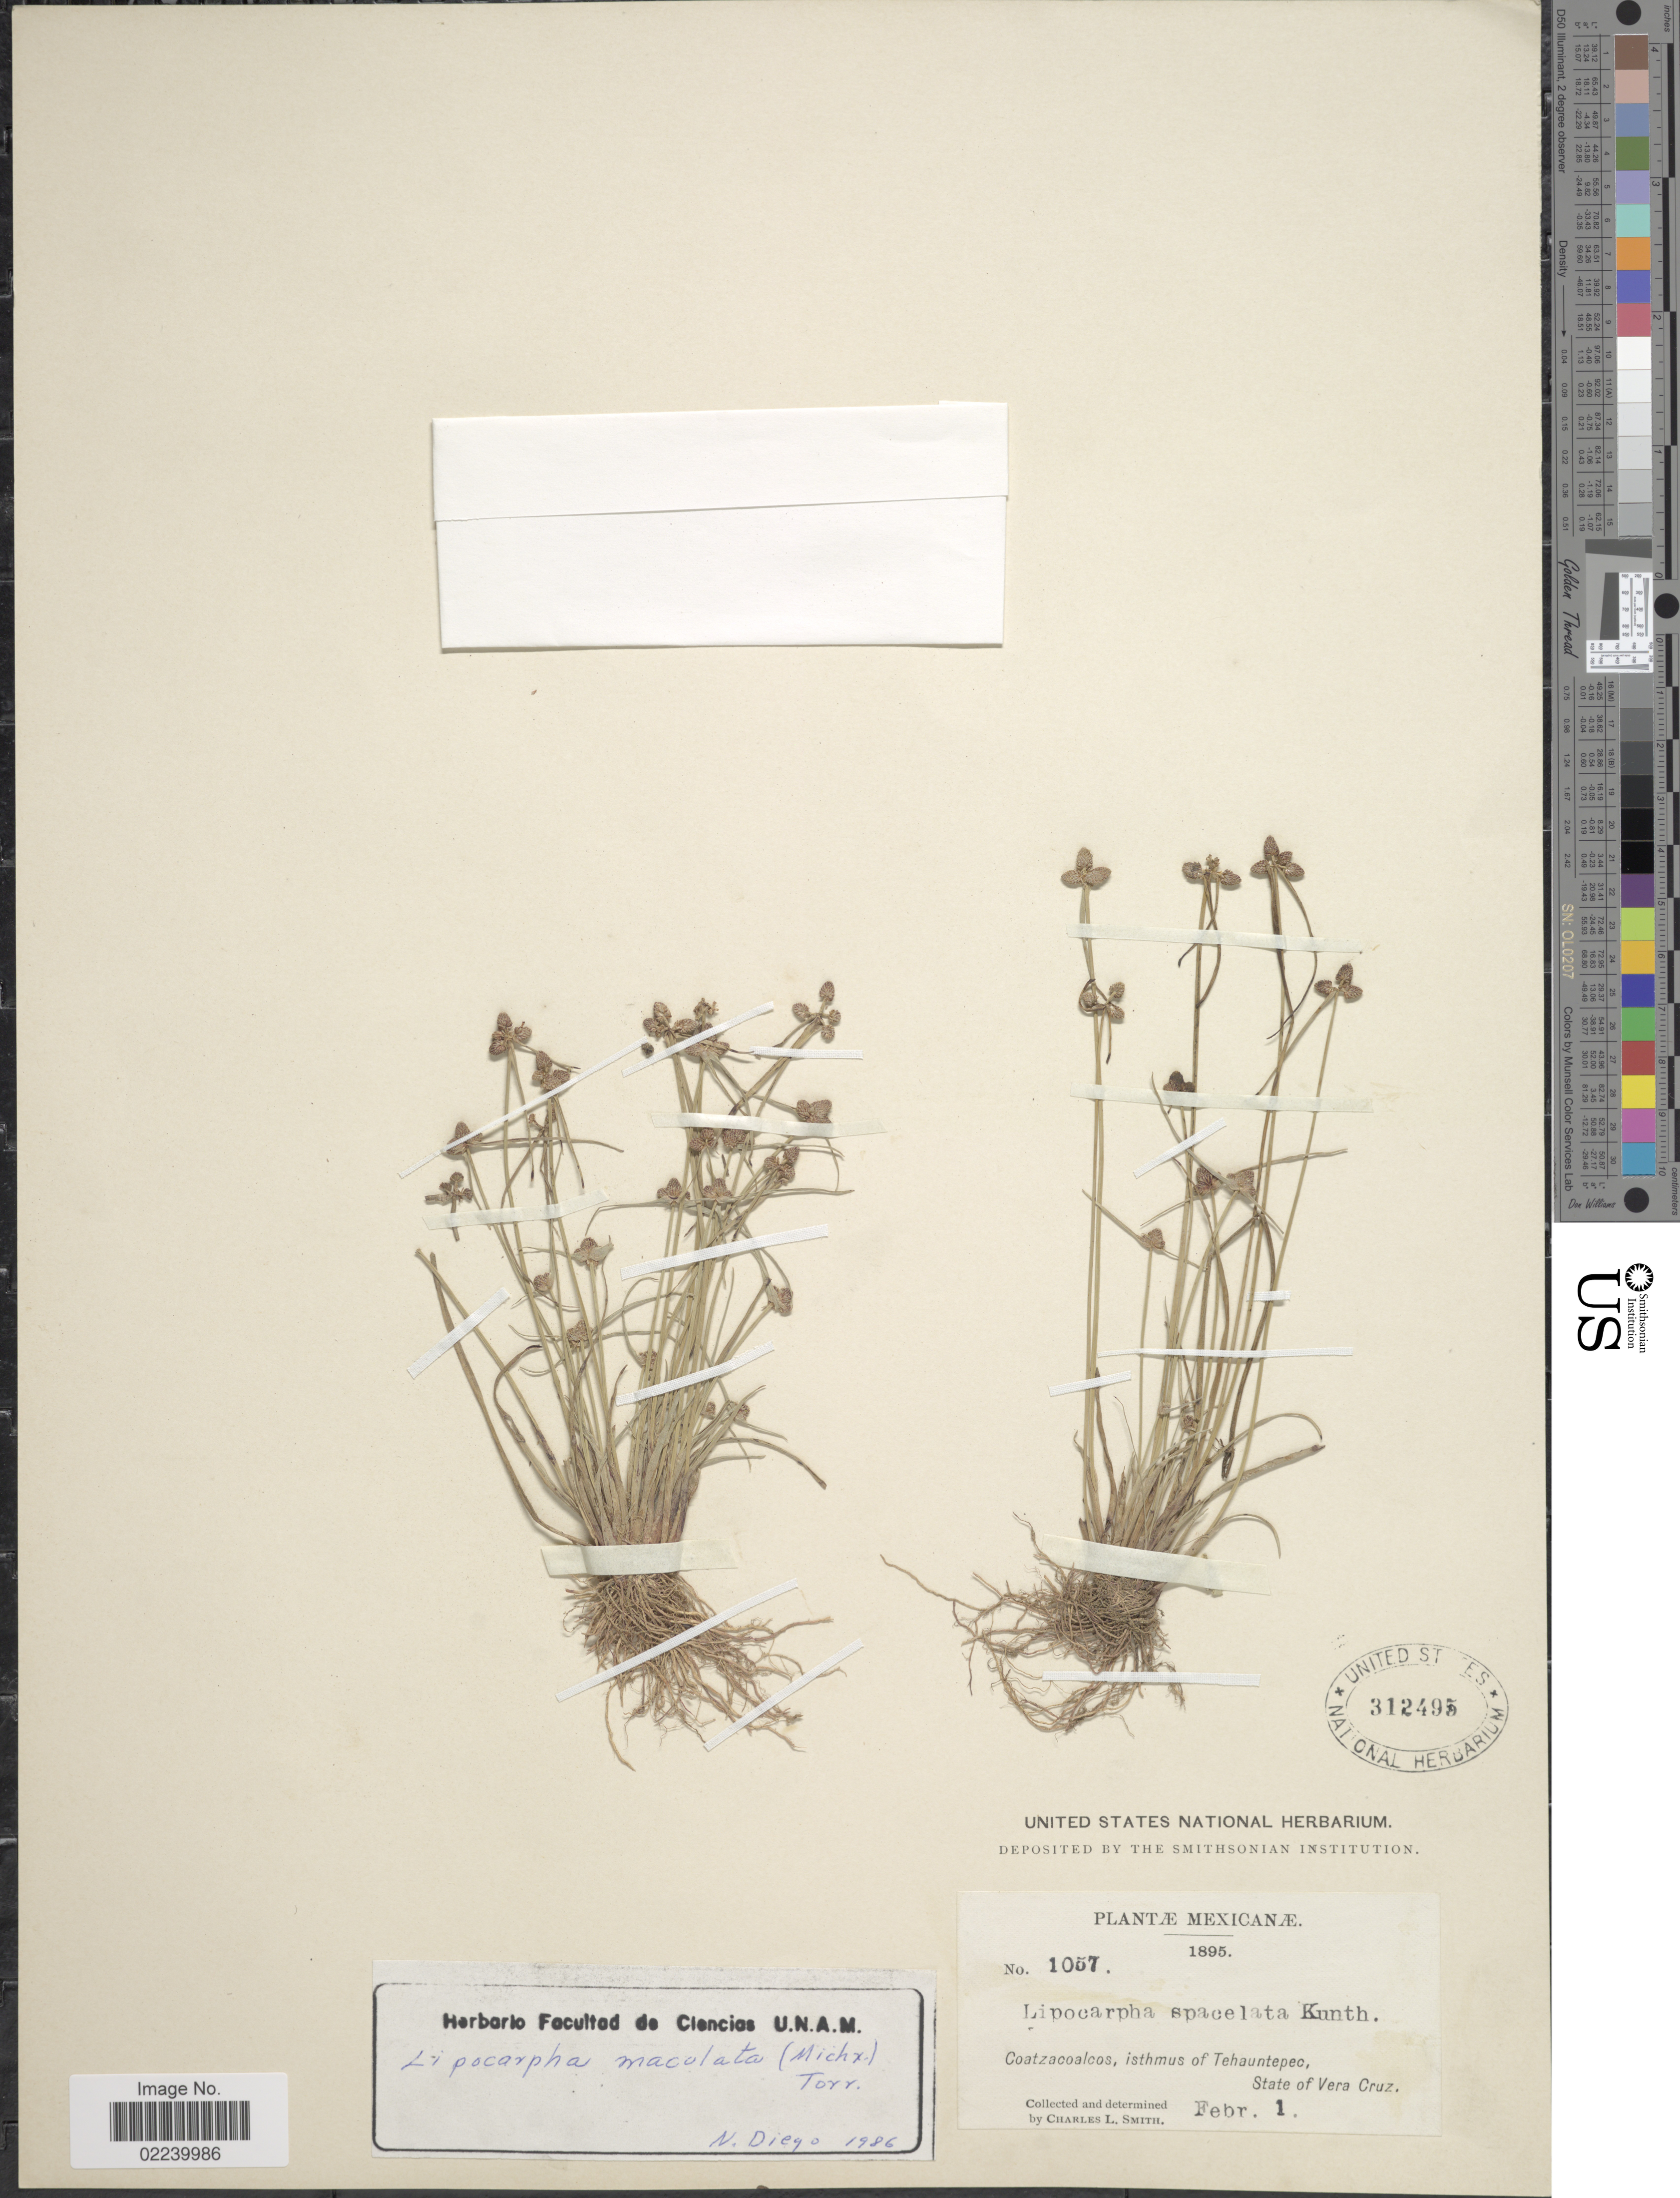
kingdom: Plantae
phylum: Tracheophyta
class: Liliopsida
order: Poales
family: Cyperaceae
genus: Cyperus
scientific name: Cyperus lipomexicanus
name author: Goetgh.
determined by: Strong, M. T., (US), Smithsonian Institution - National Museum of Natural History (UNITED STATES)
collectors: C. L. Smith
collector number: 1057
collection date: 1895-02-01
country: Mexico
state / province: Veracruz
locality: Coatzacoalcos, isthmus of Tehuantepec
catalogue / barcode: US 312495